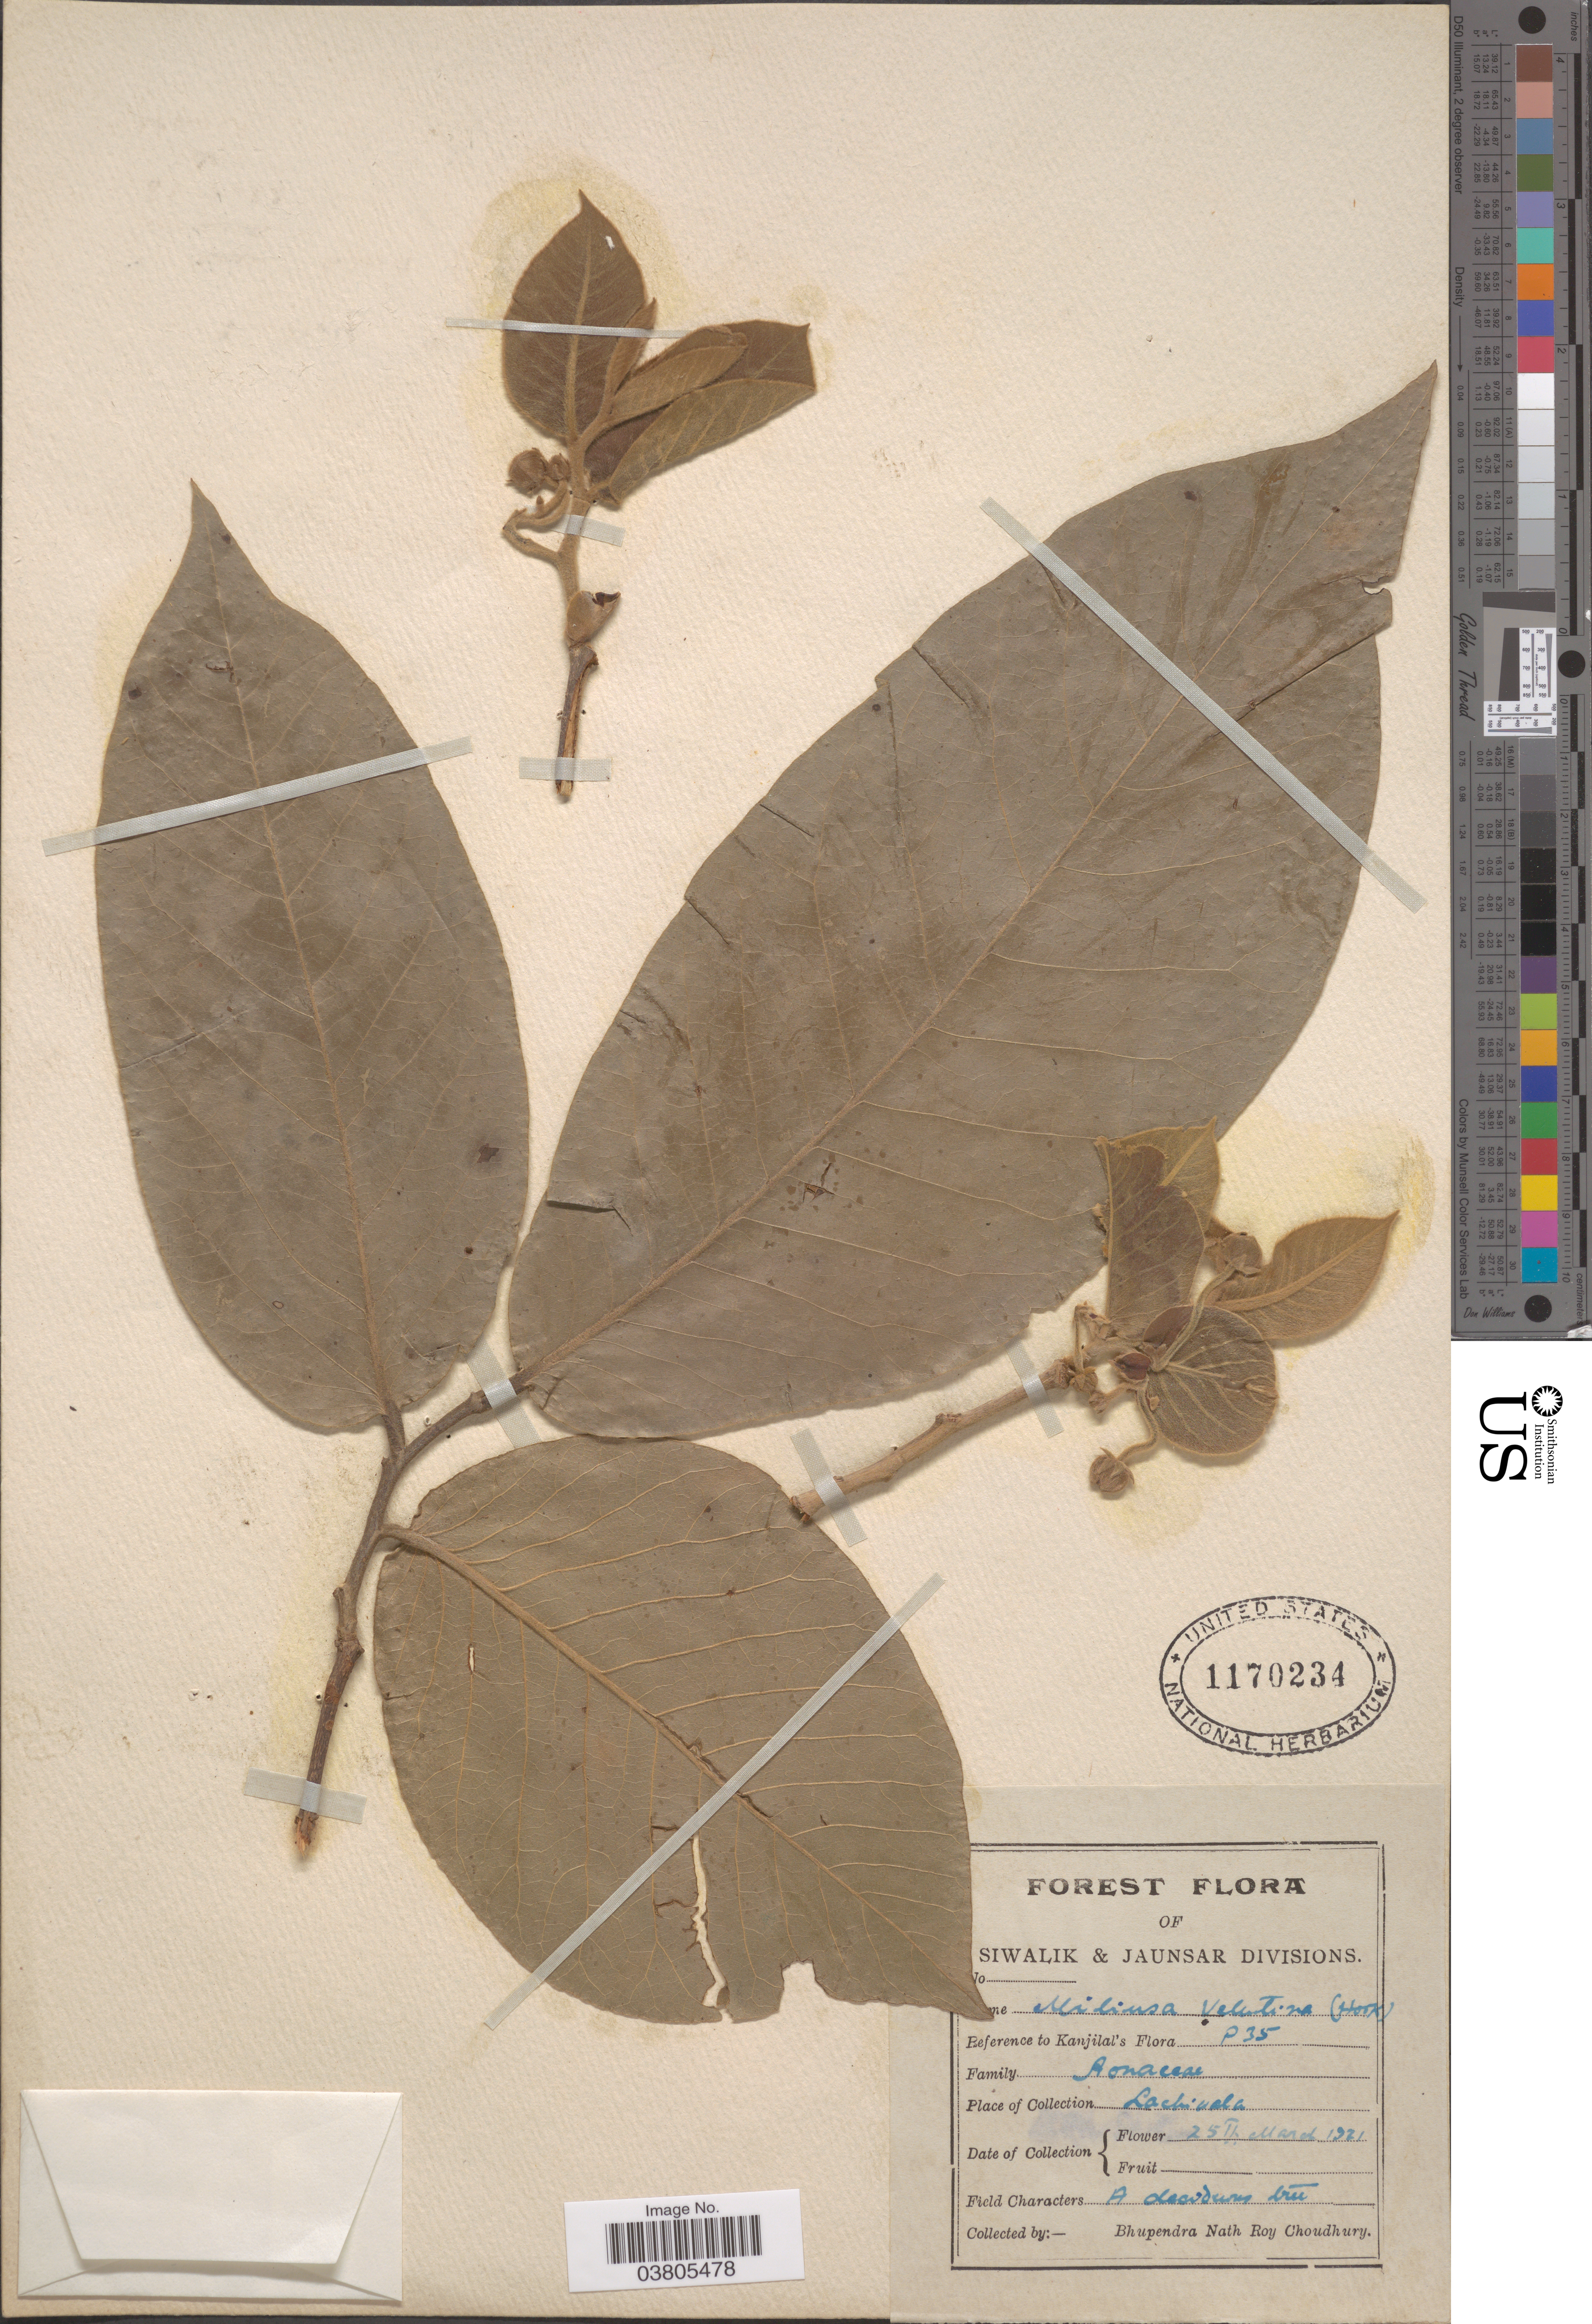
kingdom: Plantae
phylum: Tracheophyta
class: Magnoliopsida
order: Magnoliales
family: Annonaceae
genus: Miliusa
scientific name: Miliusa velutina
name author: Hook. f. & Thoms.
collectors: B. Choudhury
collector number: P35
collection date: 1921-03-25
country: India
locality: Siwalik & Jaunsar Divisions. Lachiwala.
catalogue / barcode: US 1170234